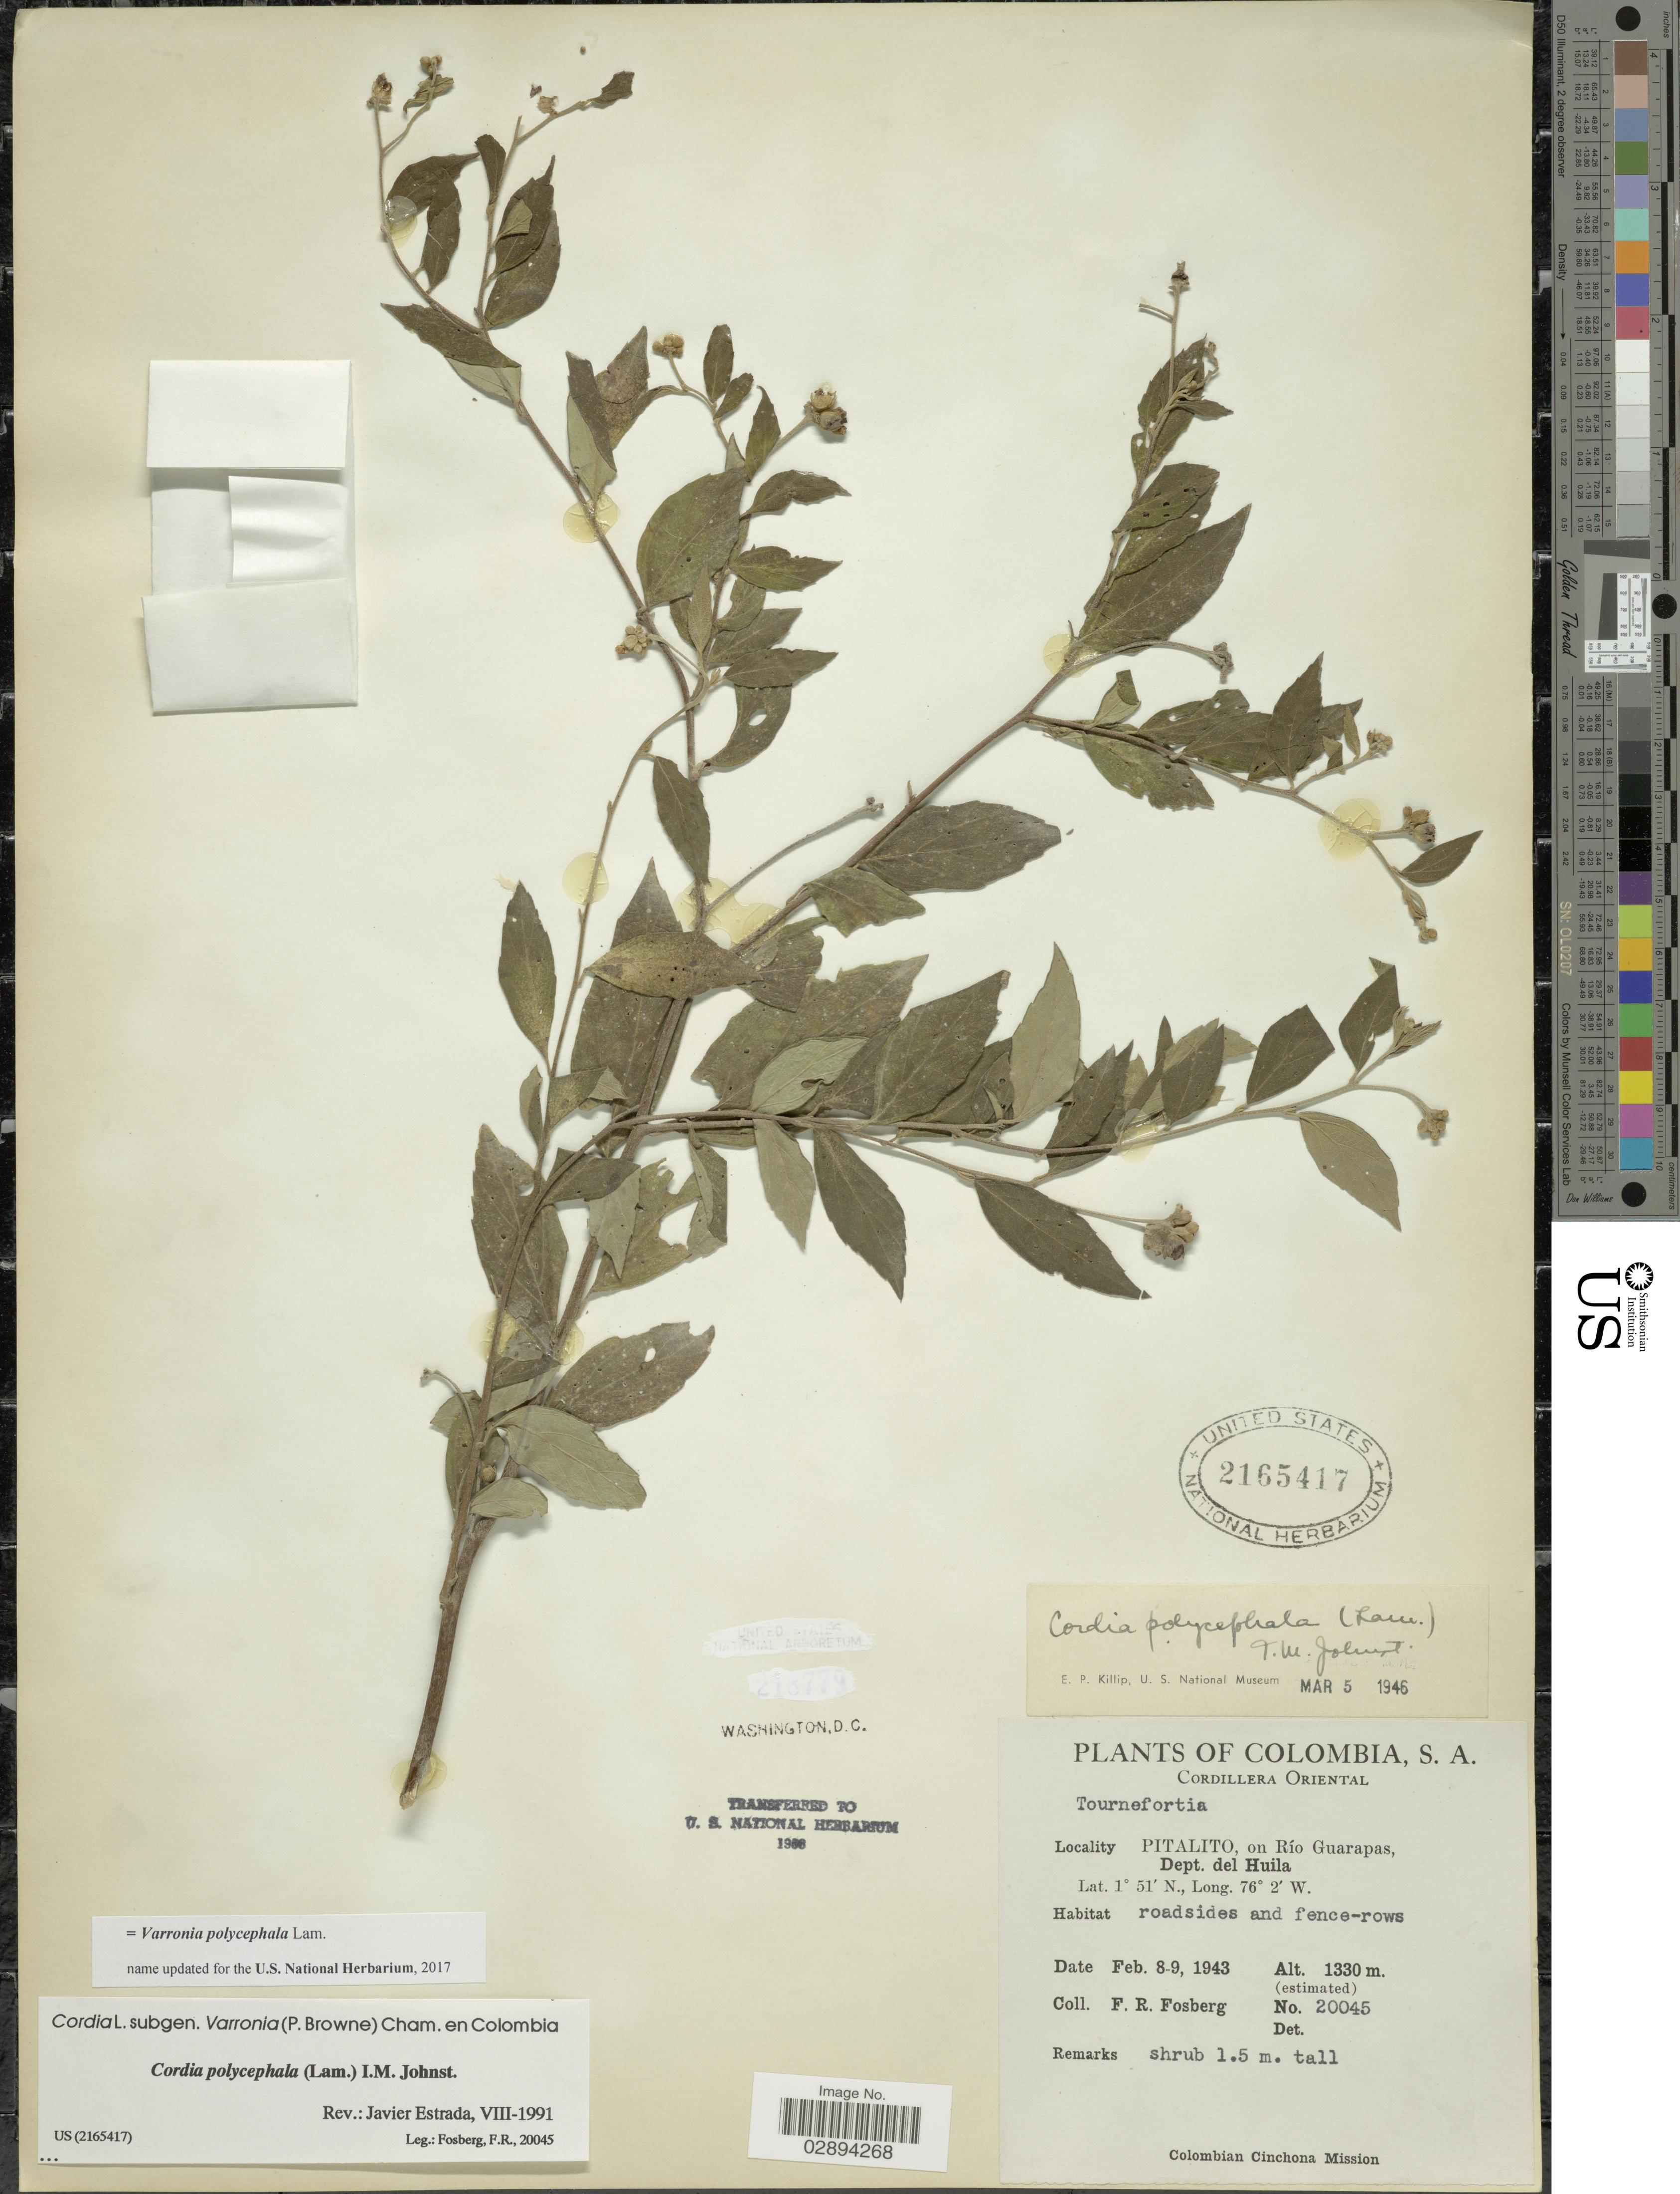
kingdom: Plantae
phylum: Tracheophyta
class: Magnoliopsida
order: Boraginales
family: Cordiaceae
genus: Varronia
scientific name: Varronia polycephala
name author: Lam.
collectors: F. R. Fosberg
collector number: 20045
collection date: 1943-02-08/1943-02-09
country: Colombia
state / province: Huila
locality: Cordillera Oriental, Pitalito, on Río Guarapas, Dept. del Huila.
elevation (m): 1330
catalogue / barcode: US 2165417